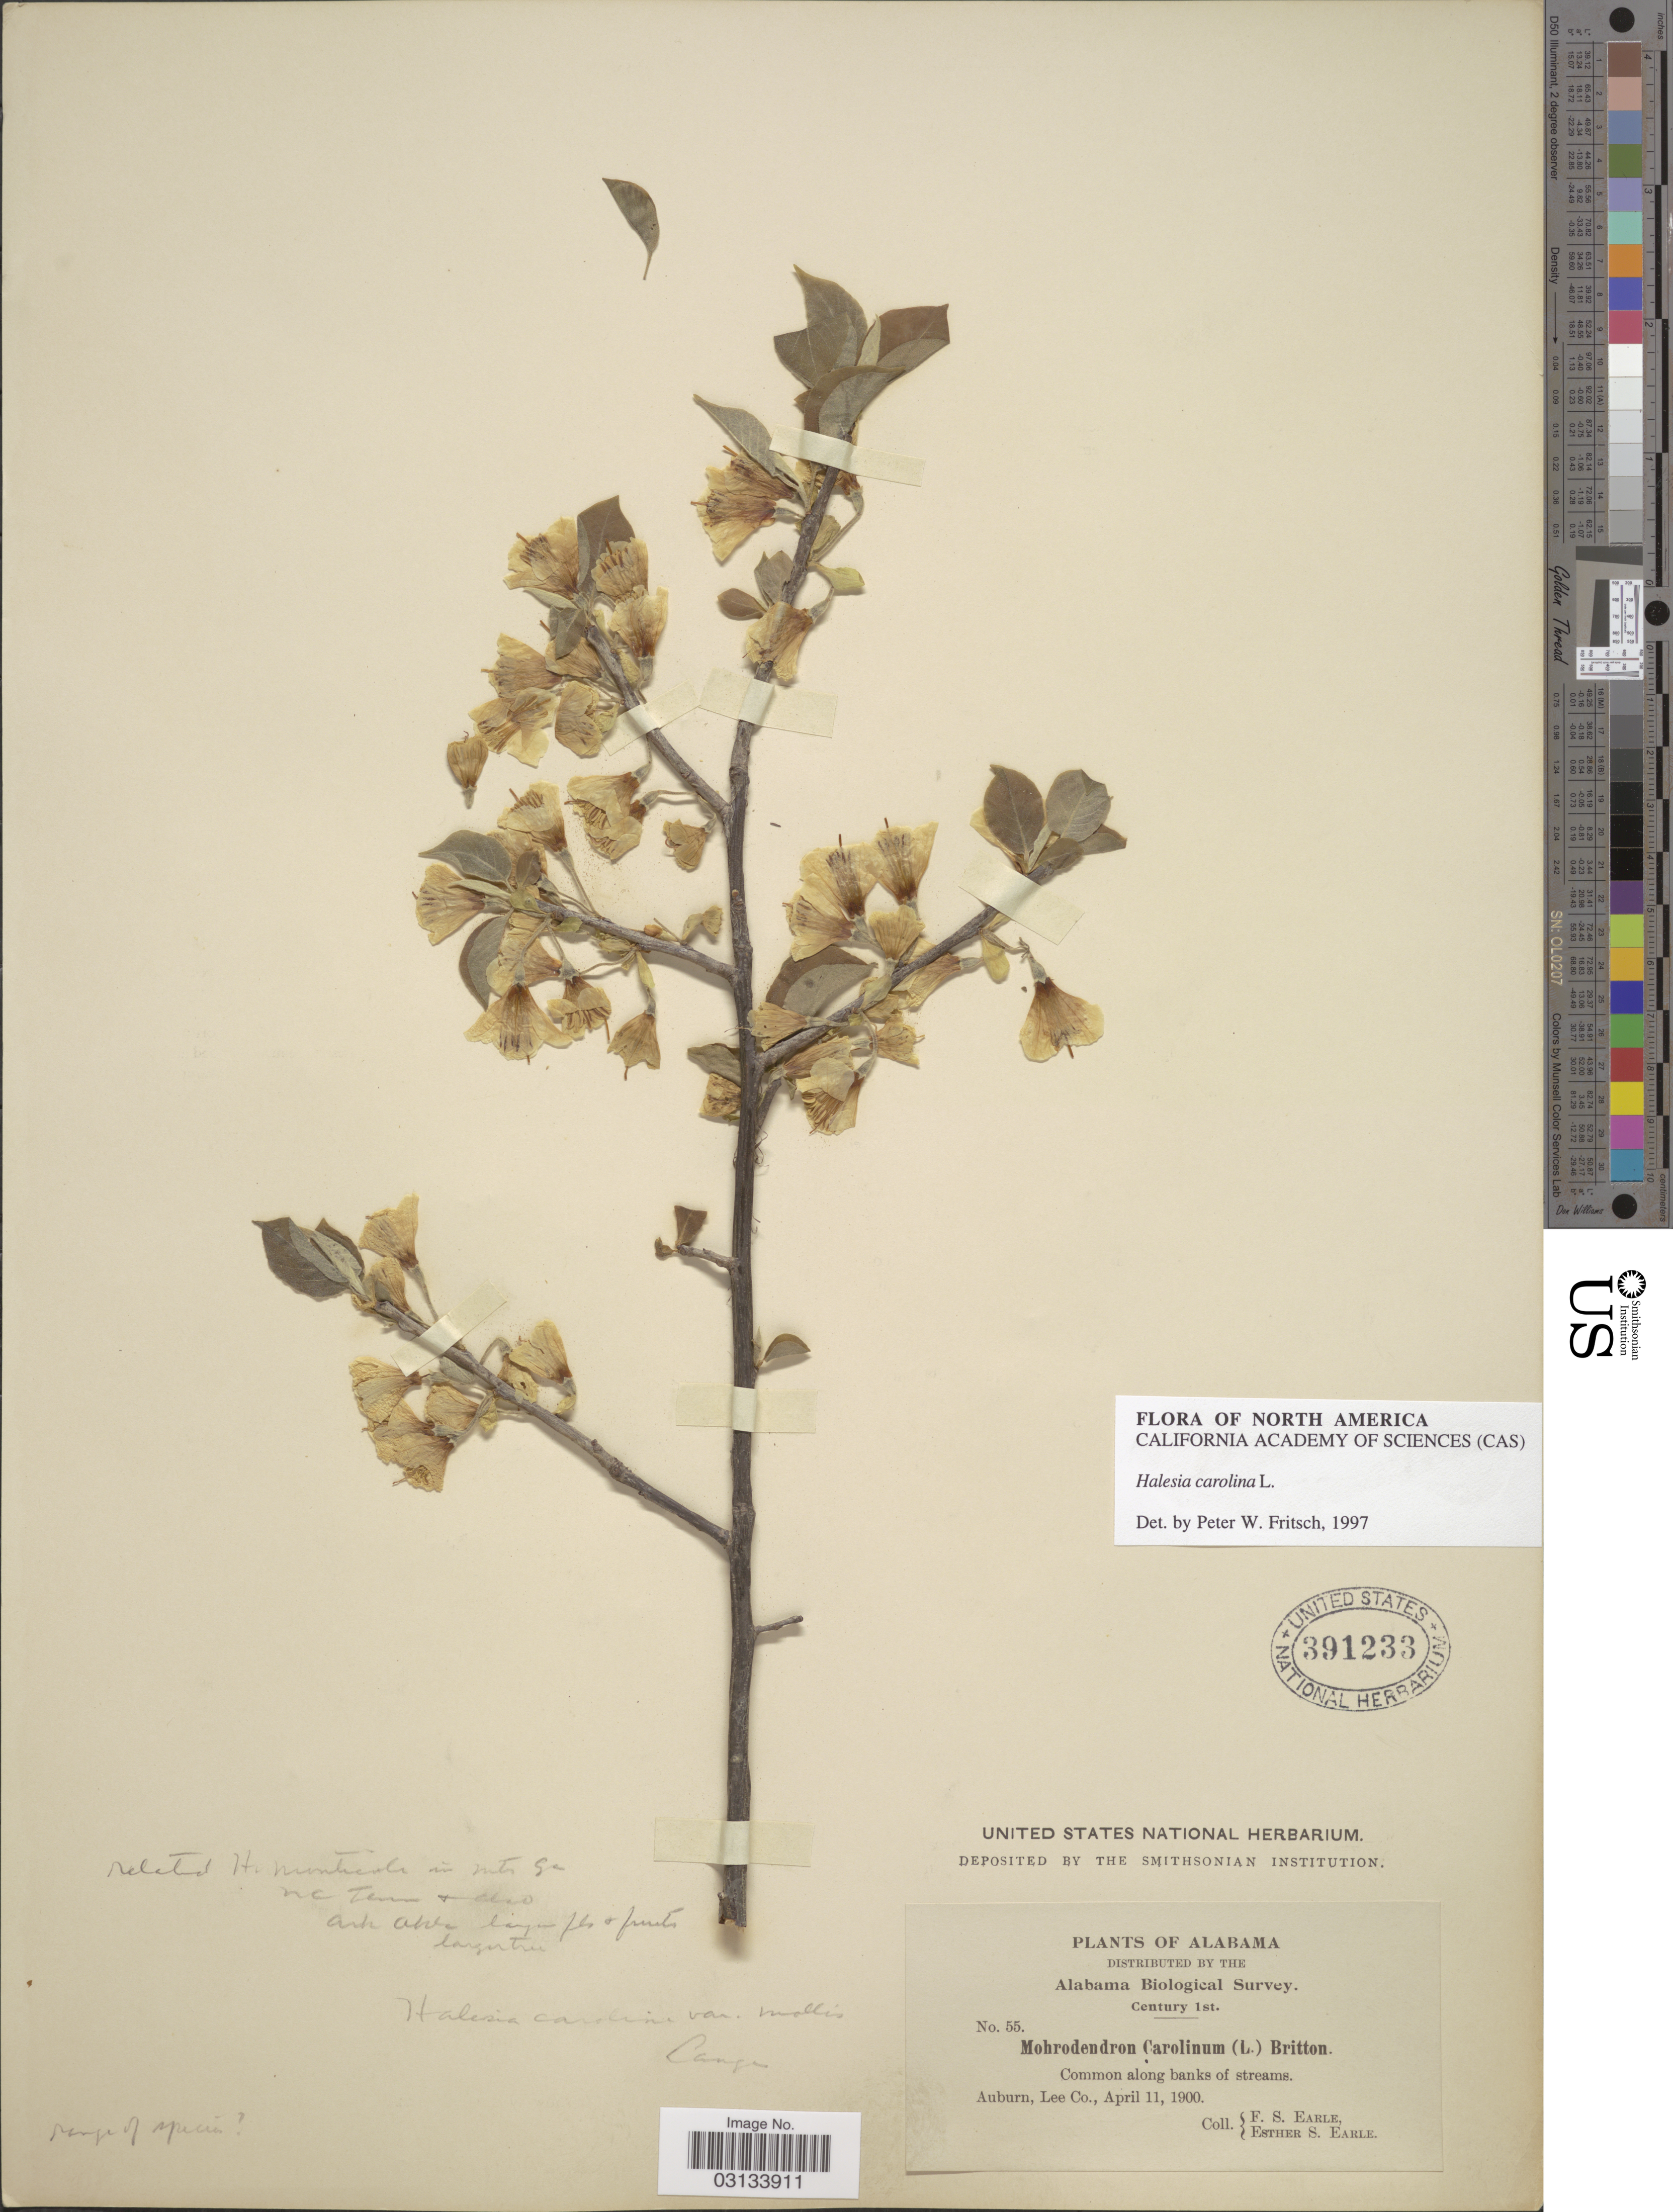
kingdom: Plantae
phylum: Tracheophyta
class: Magnoliopsida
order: Ericales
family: Styracaceae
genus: Halesia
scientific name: Halesia carolina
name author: L.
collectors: F. S. Earle & E. S. Earle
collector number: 55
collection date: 1900-04-11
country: United States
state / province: Alabama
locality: Auburn, Lee Co.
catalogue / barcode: US 391233